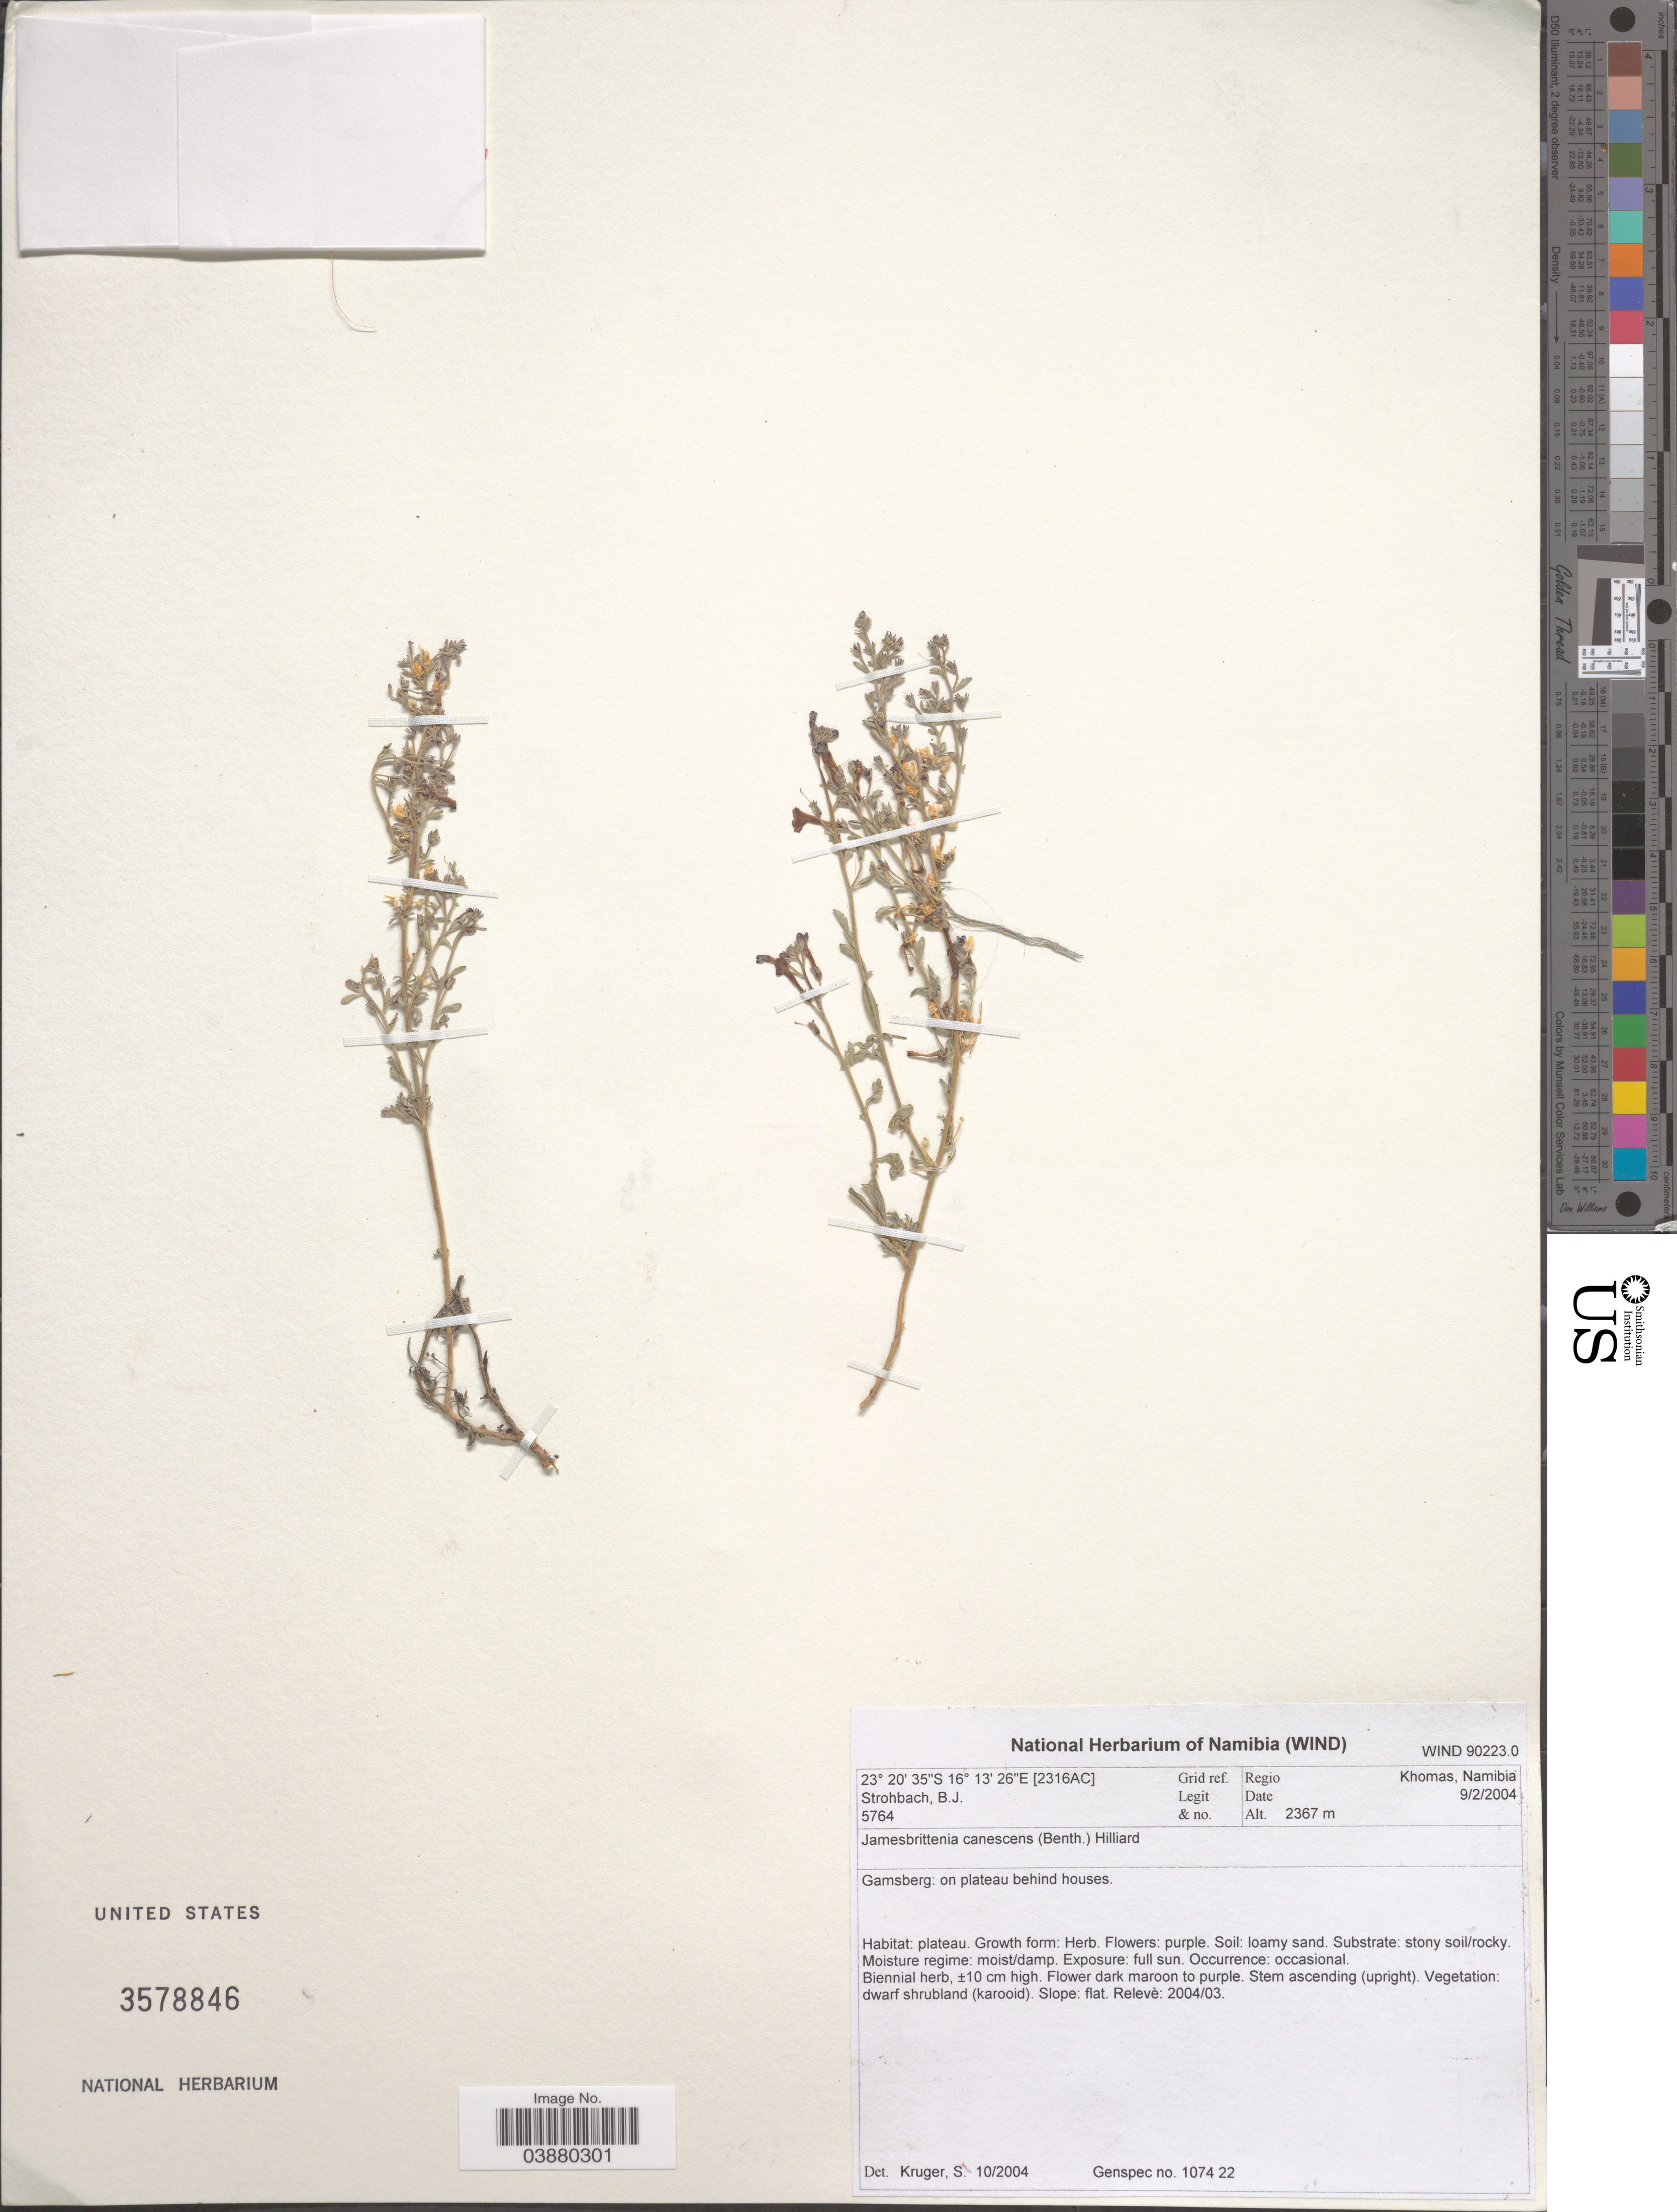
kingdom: Plantae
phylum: Tracheophyta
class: Magnoliopsida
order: Lamiales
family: Scrophulariaceae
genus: Jamesbrittenia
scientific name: Jamesbrittenia canescens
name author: (Benth.) Hilliard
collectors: B. Strohbach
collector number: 5764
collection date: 2004-02-09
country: Namibia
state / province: Khomas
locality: [2316AC] Grid ref. Regio Khomas. Gamsberg: on plateau behind houses.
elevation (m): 2367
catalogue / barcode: US 3578846